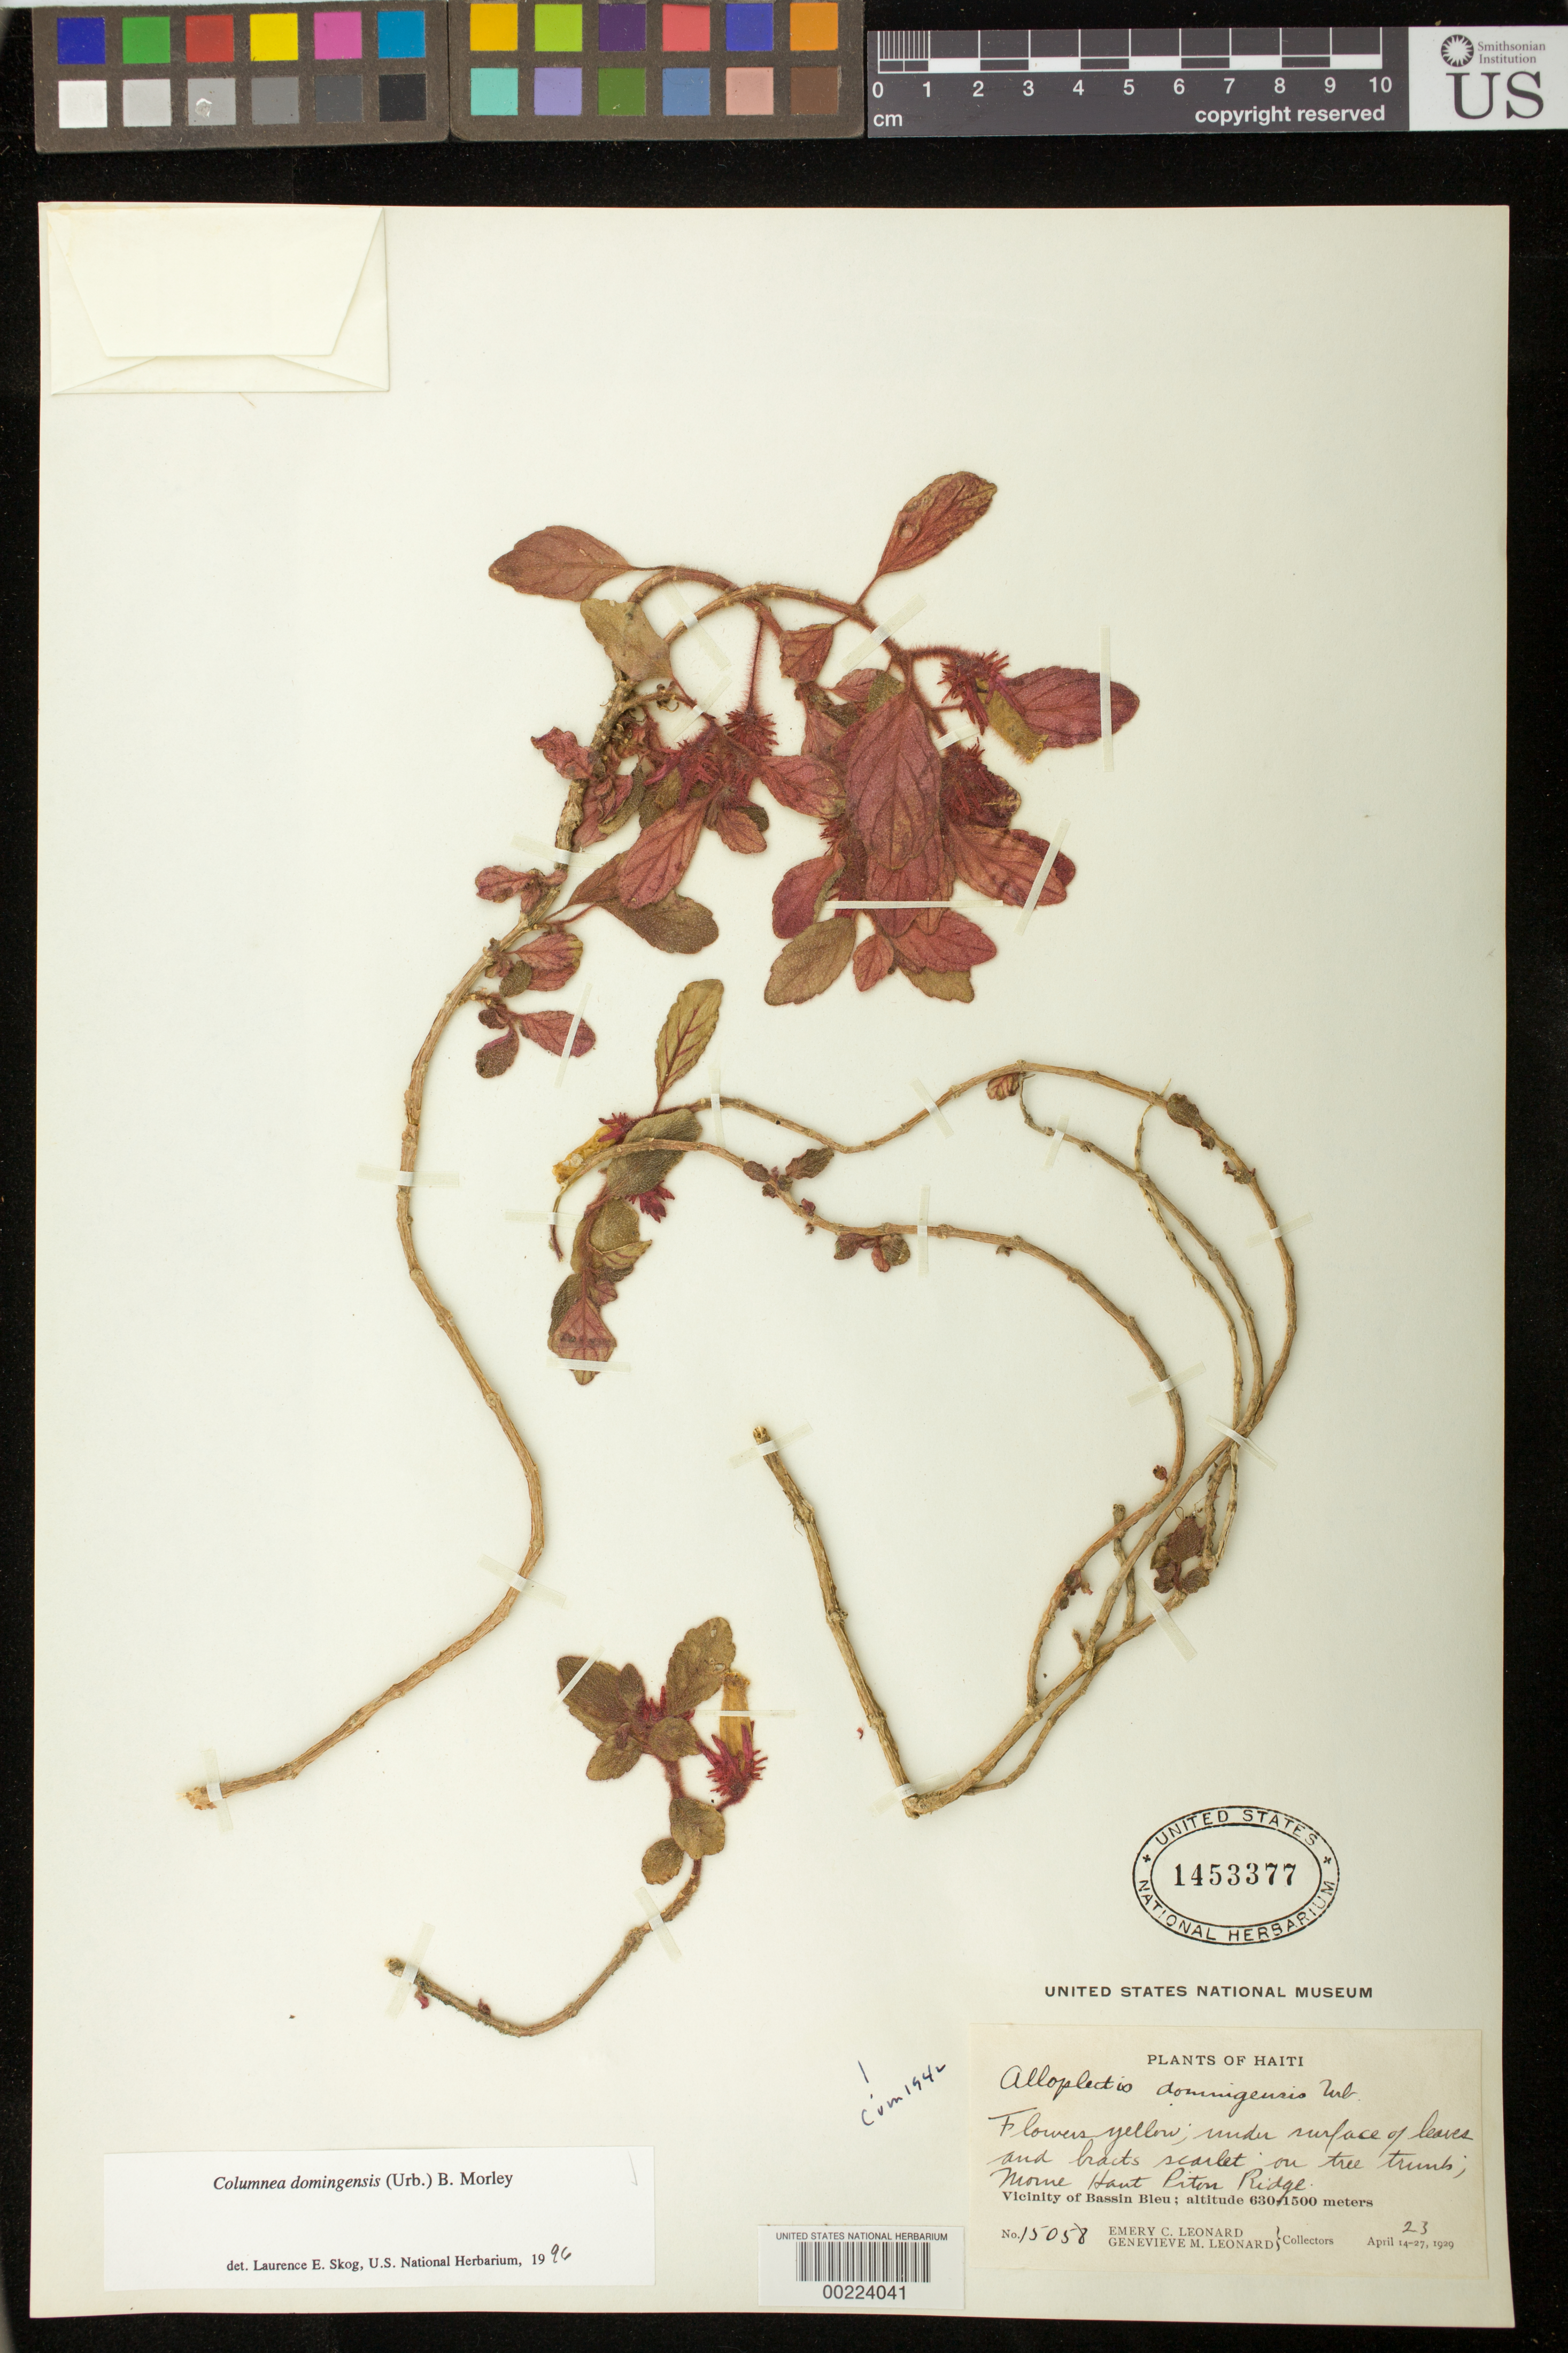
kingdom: Plantae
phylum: Tracheophyta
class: Magnoliopsida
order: Lamiales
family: Gesneriaceae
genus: Columnea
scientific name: Columnea domingensis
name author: (Urb.) B.D. Morley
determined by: Skog, Laurence E.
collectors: E. C. Leonard & G. M. Leonard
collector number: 15058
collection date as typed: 23 Apr 1929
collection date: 1929-04-23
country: Haiti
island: Hispaniola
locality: Vicinity of Bassin Bleu; Morne Haut Piton Ridge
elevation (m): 630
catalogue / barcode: US 1453377